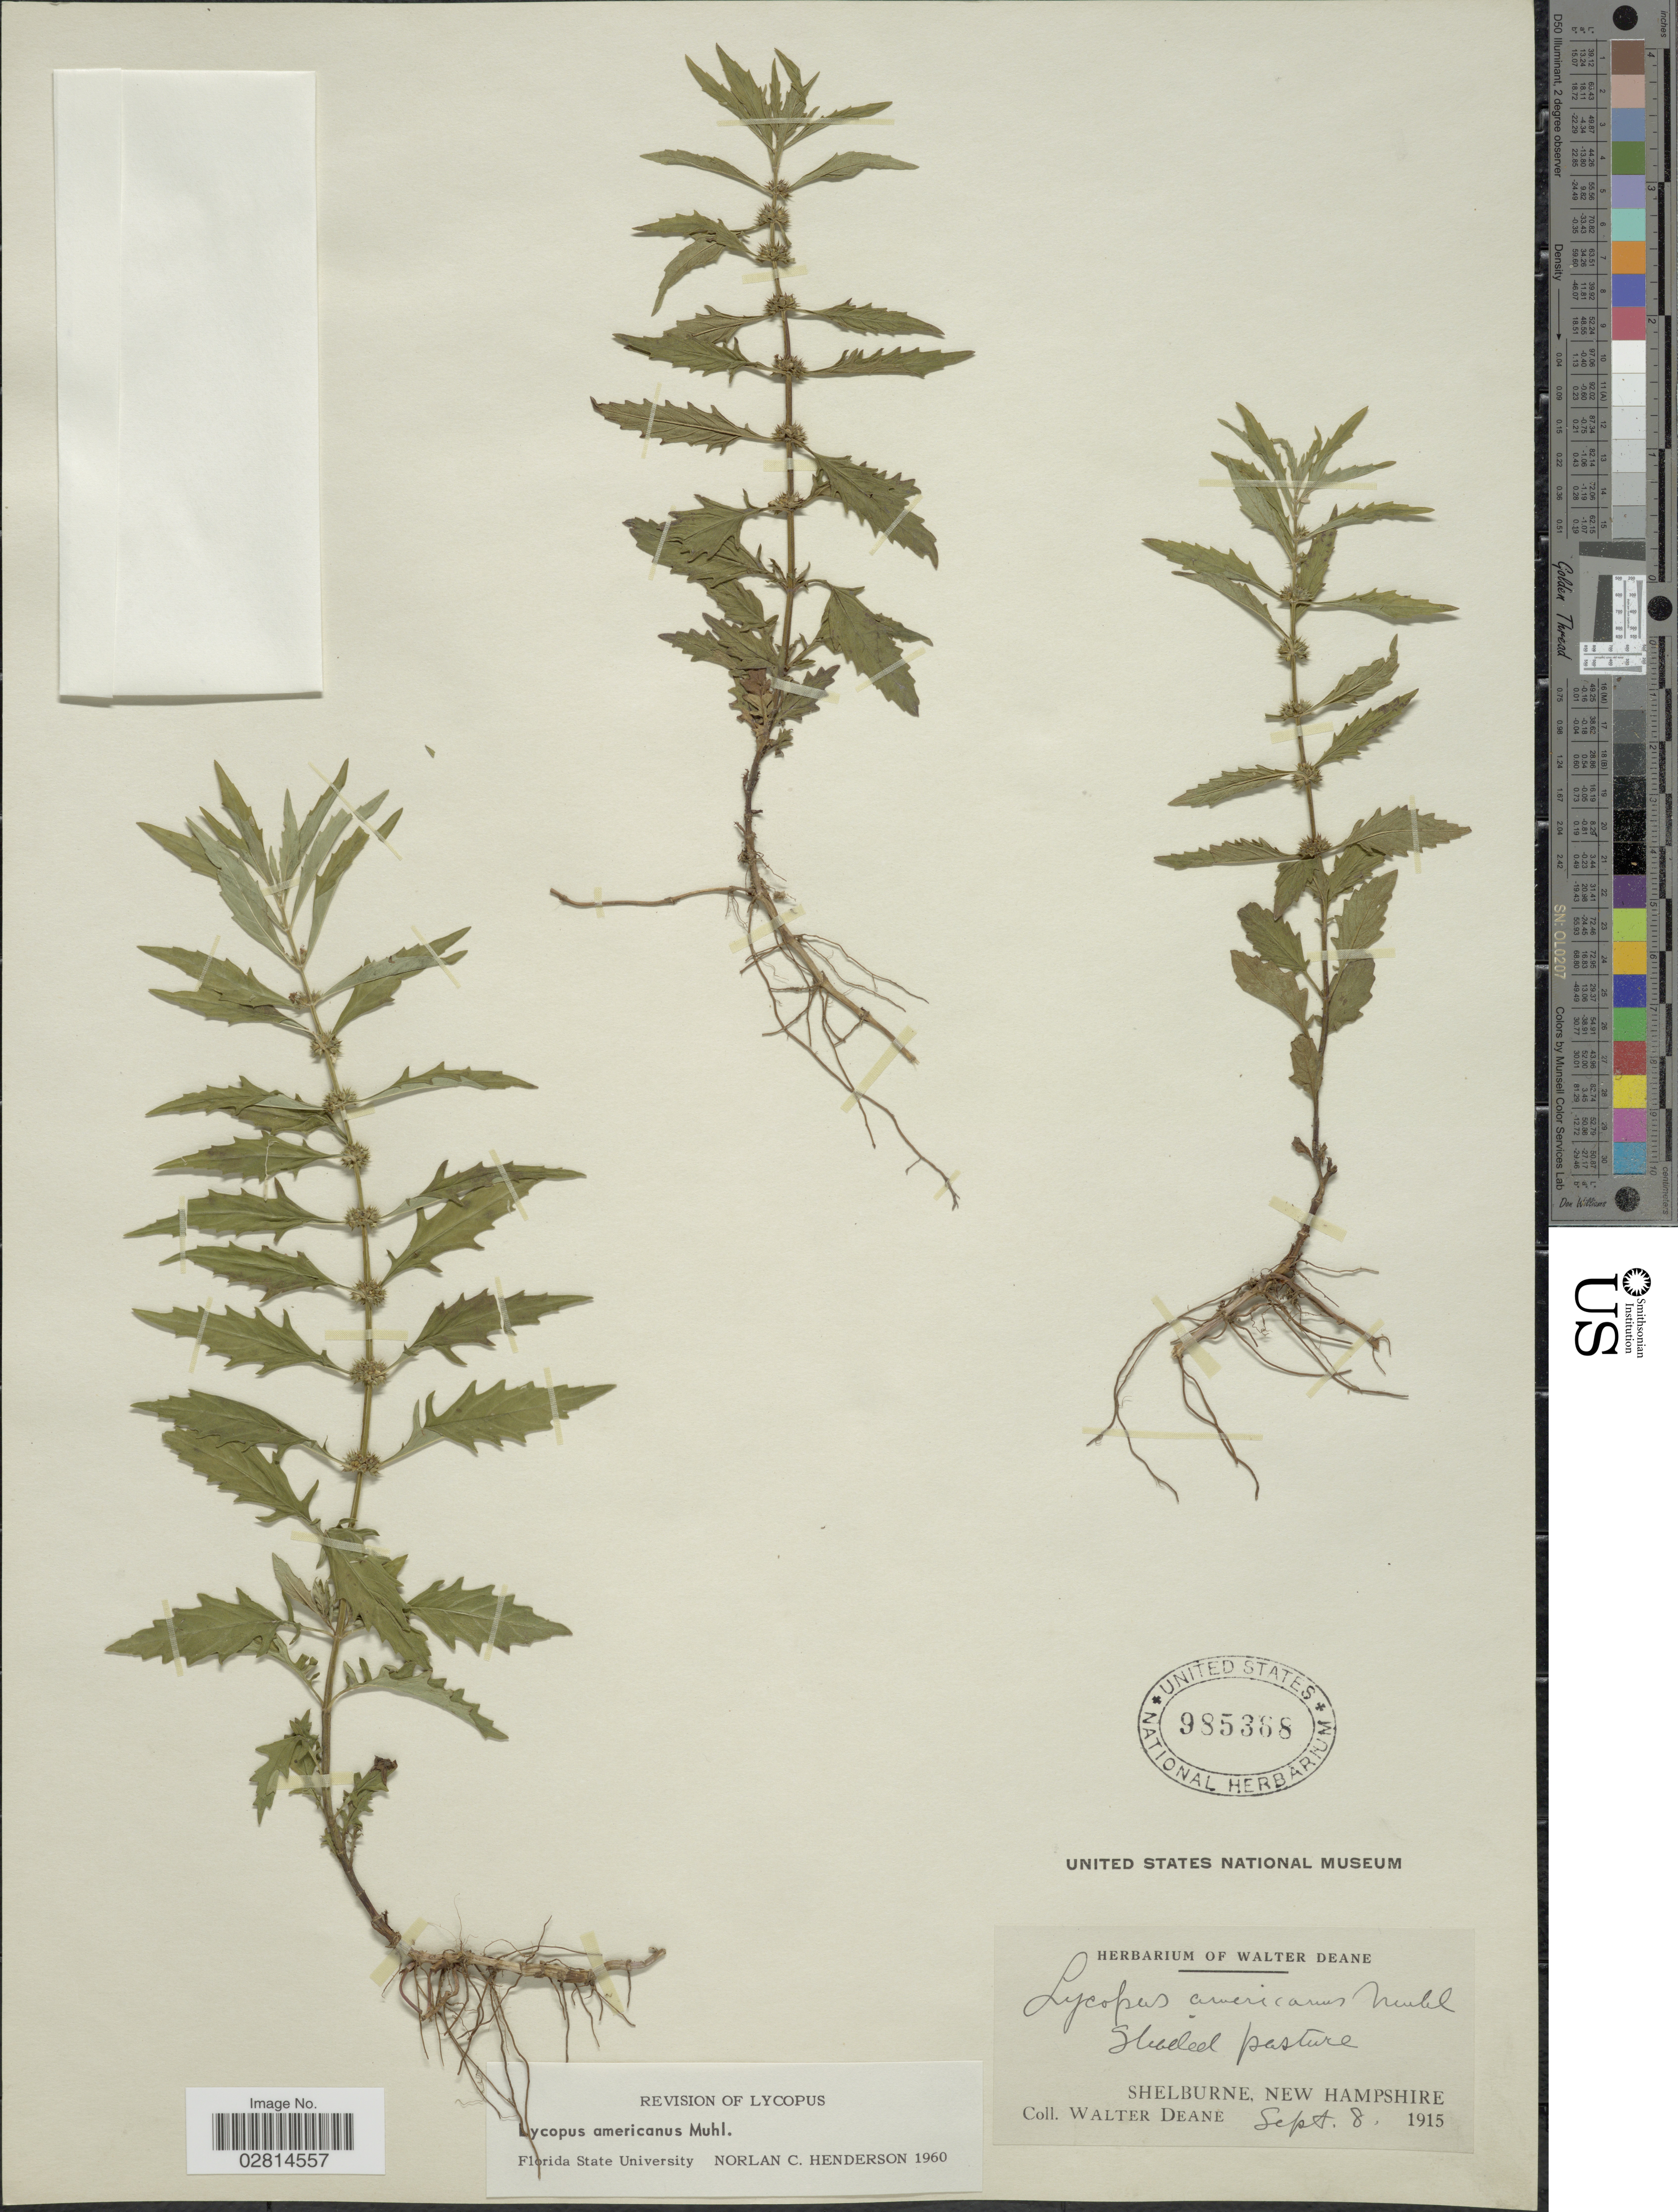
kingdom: Plantae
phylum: Tracheophyta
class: Magnoliopsida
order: Lamiales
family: Lamiaceae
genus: Lycopus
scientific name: Lycopus americanus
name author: Muhl. ex W.P.C. Barton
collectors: W. Deane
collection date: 1915-09-08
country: United States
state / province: New Hampshire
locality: Shelburne.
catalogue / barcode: US 985368